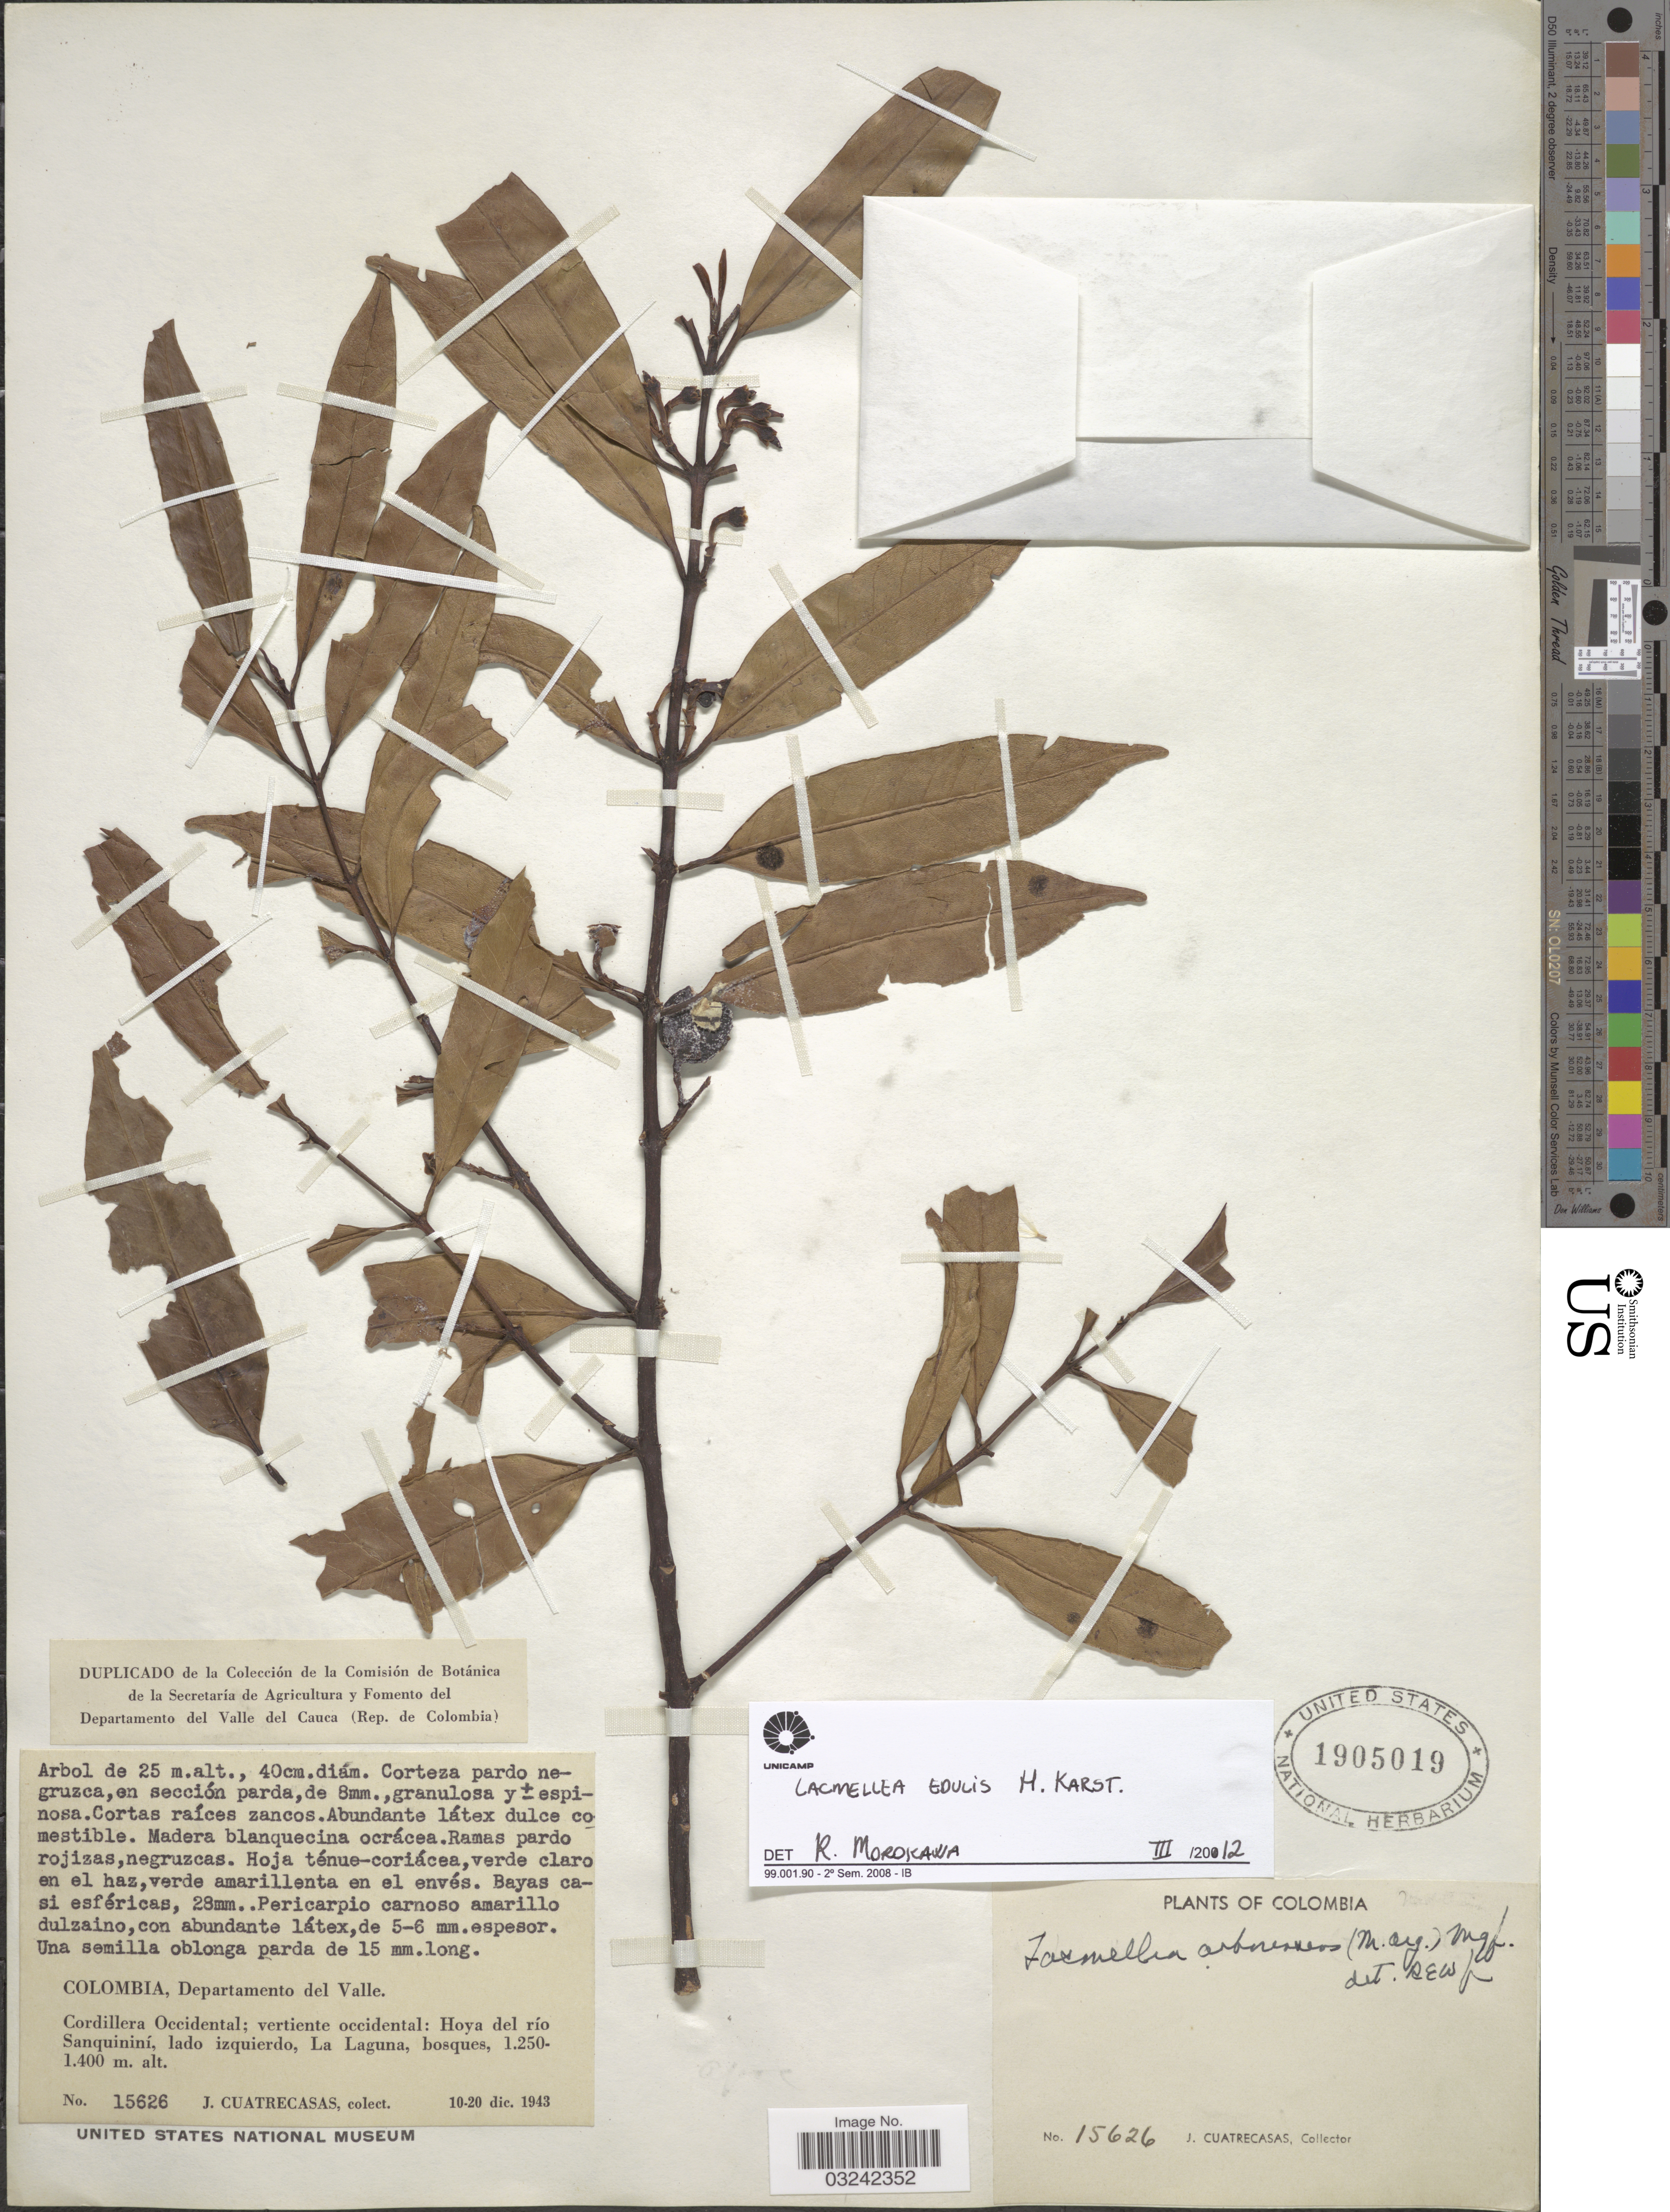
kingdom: Plantae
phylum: Tracheophyta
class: Magnoliopsida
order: Gentianales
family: Apocynaceae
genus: Lacmellea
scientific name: Lacmellea edulis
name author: H. Karst.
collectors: J. Cuatrecasas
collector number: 15626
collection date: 1943-12-10/1943-12-20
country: Colombia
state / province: Valle del Cauca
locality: Departamento del Valle. Cordillera Occidental; vertiente occidental: Hoya del río Sanquininí, lado izquierdo, La Laguna, bosques.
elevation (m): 1250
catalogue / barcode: US 1905019